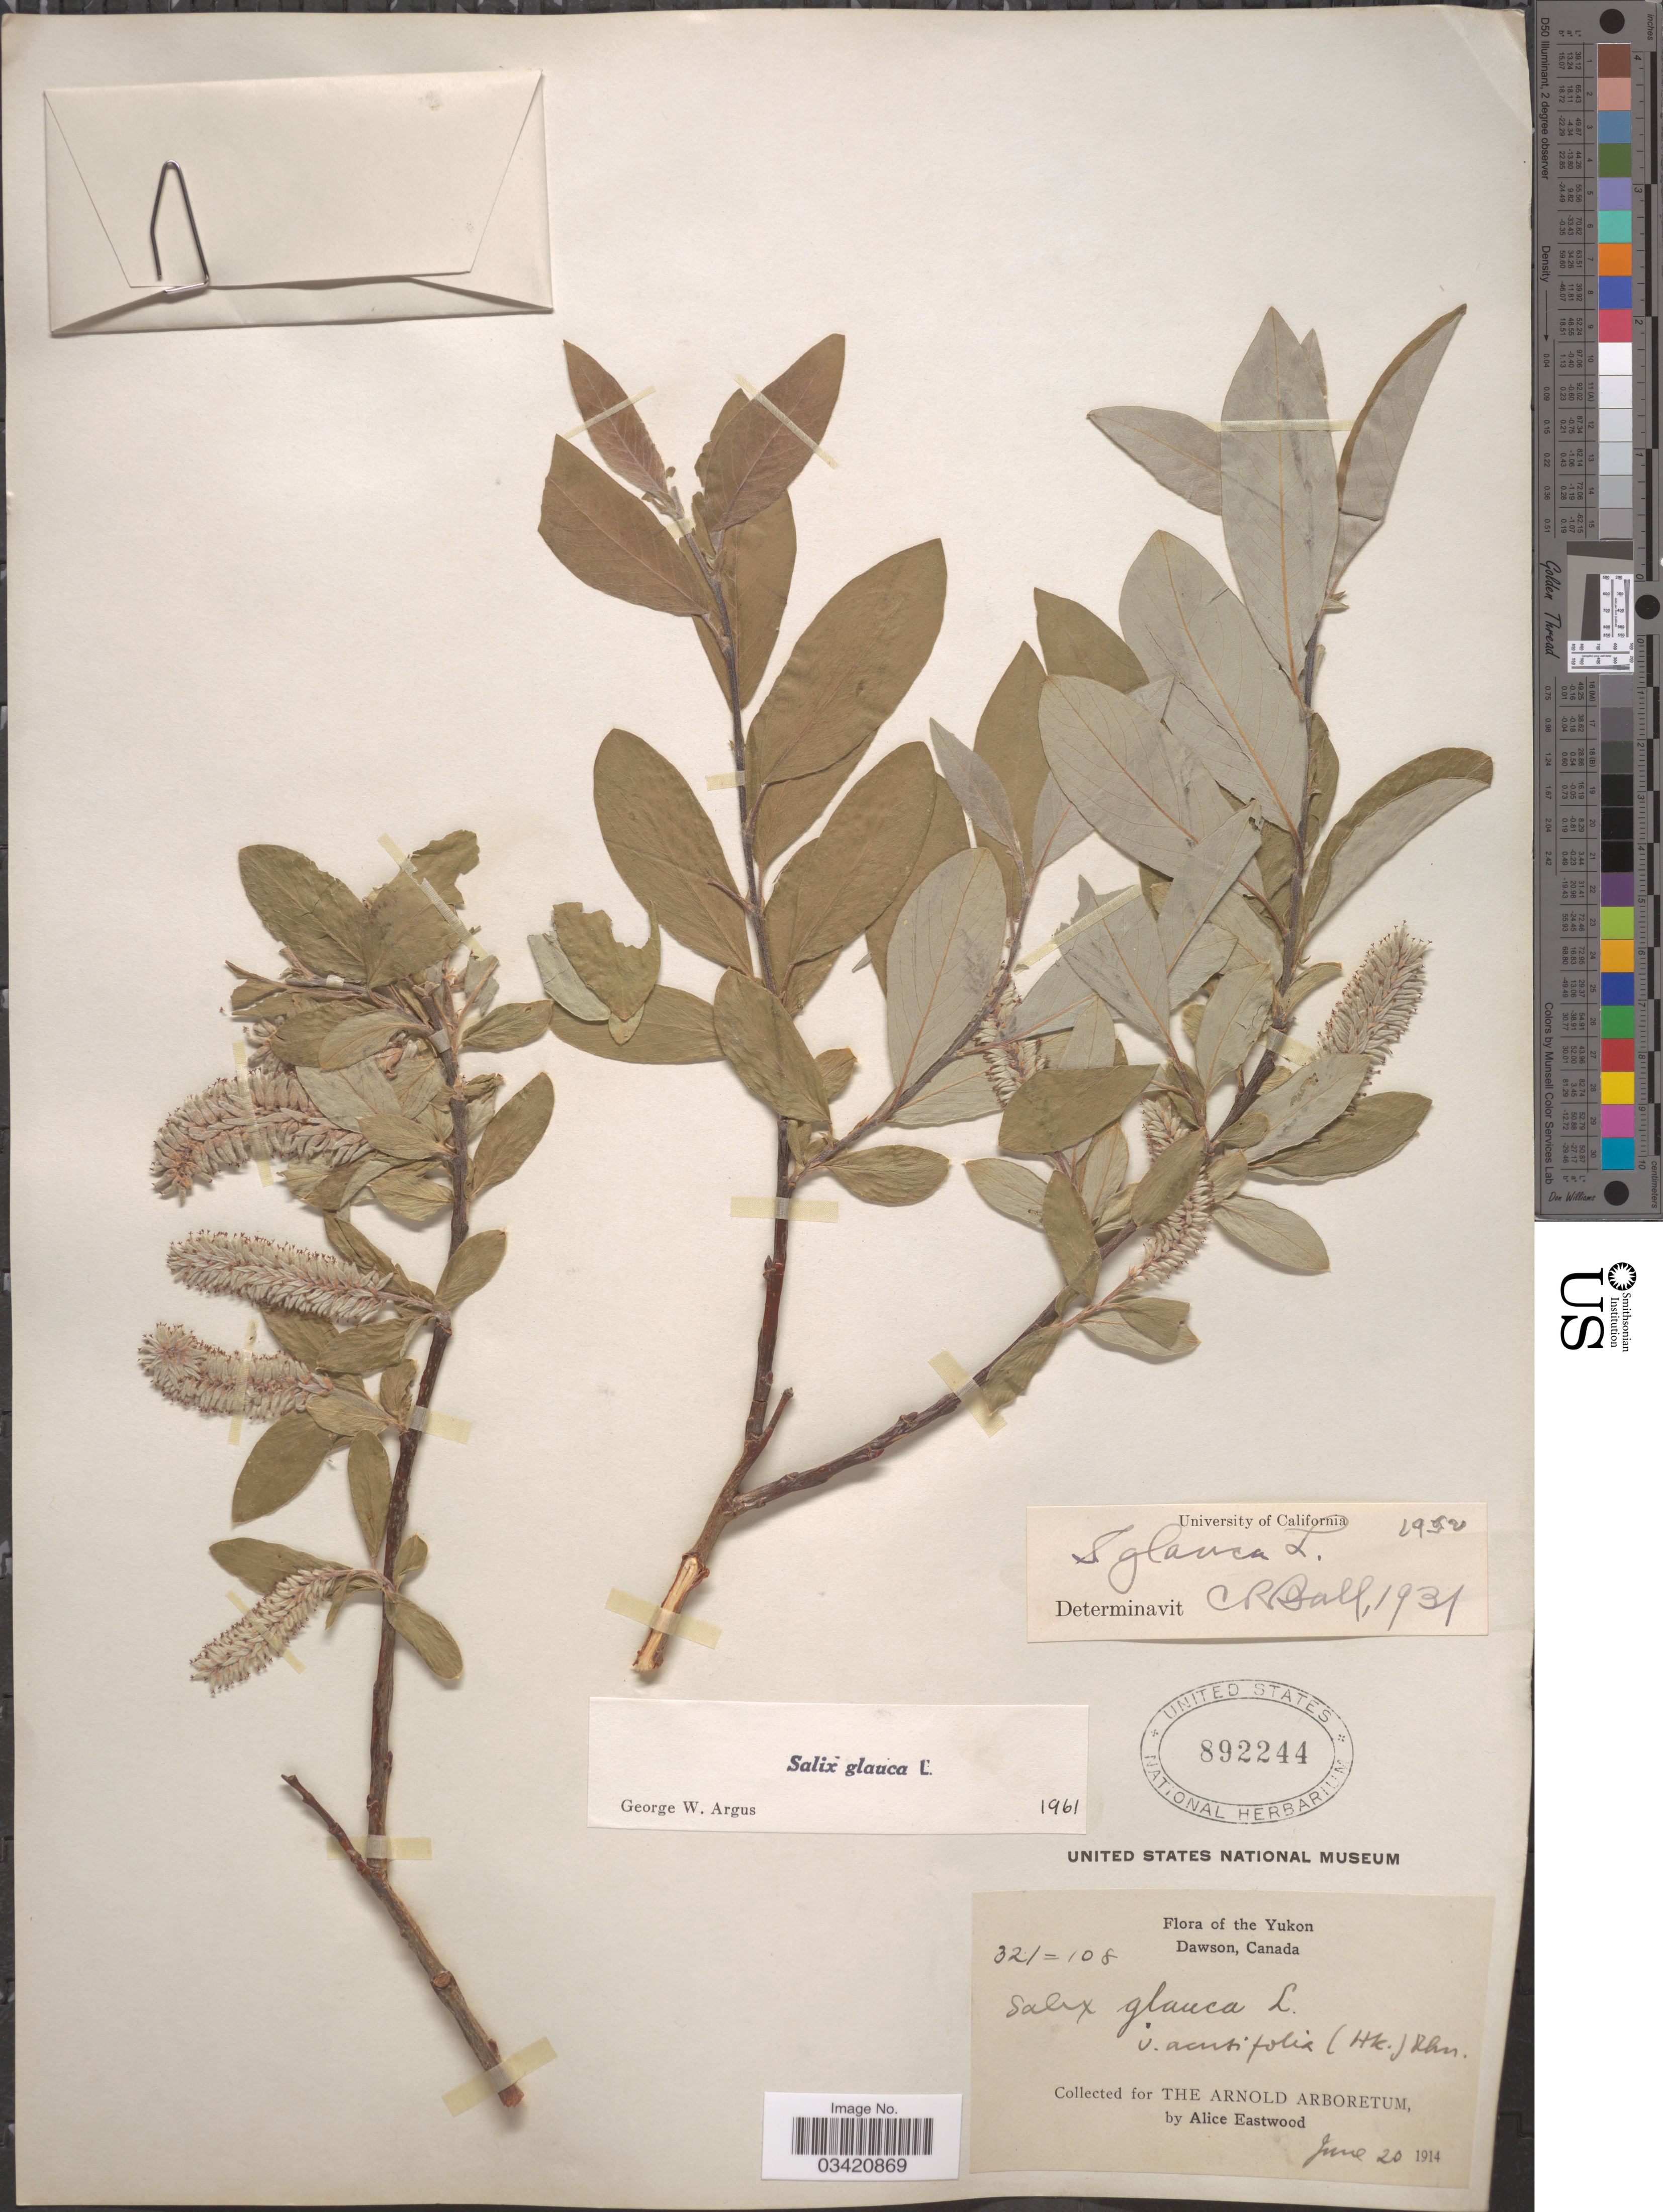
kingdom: Plantae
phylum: Tracheophyta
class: Magnoliopsida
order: Malpighiales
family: Salicaceae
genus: Salix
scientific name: Salix glauca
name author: L.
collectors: A. Eastwood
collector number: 321/108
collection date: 1914-06-20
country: Canada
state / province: Yukon Territory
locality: Yukon. Dawson.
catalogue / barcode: US 892244